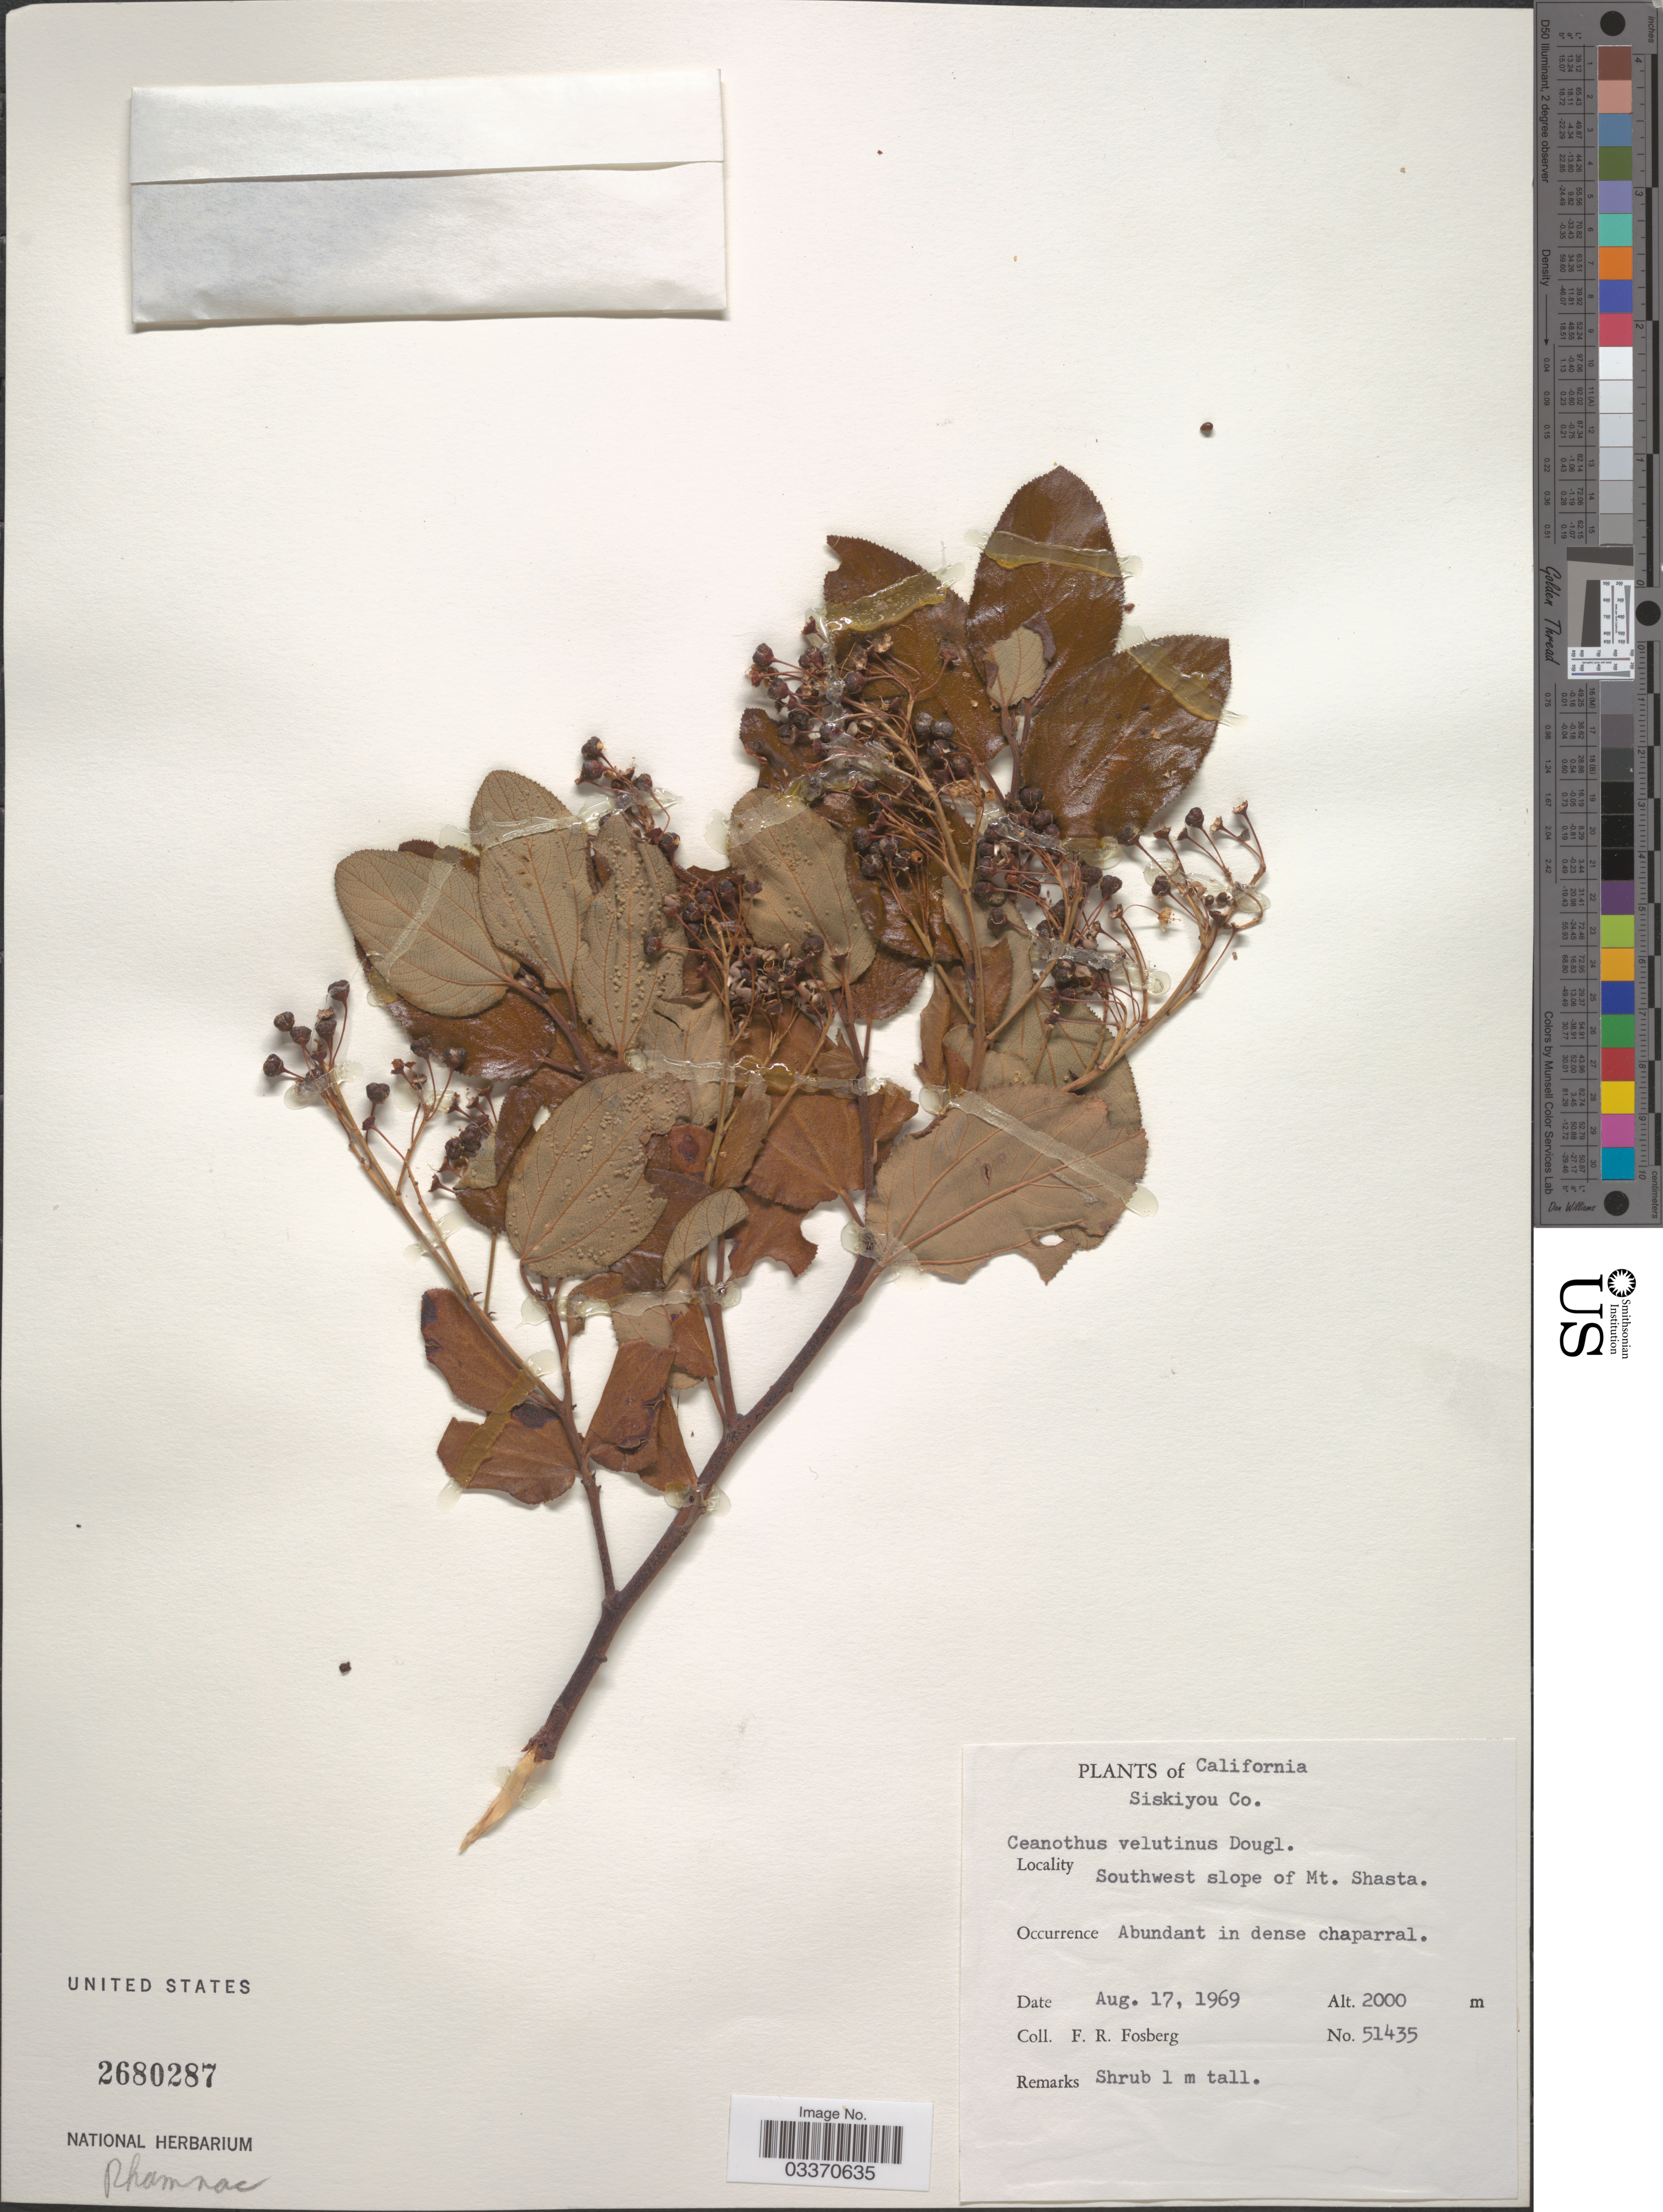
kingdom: Plantae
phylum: Tracheophyta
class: Magnoliopsida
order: Rosales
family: Rhamnaceae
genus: Ceanothus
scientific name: Ceanothus velutinus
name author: Douglas ex Hook.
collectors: F. R. Fosberg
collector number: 51435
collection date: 1969-08-17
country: United States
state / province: California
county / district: Siskiyou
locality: Siskiyou Co. Southwest slope of Mt. Shasta.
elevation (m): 2000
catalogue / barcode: US 2680287